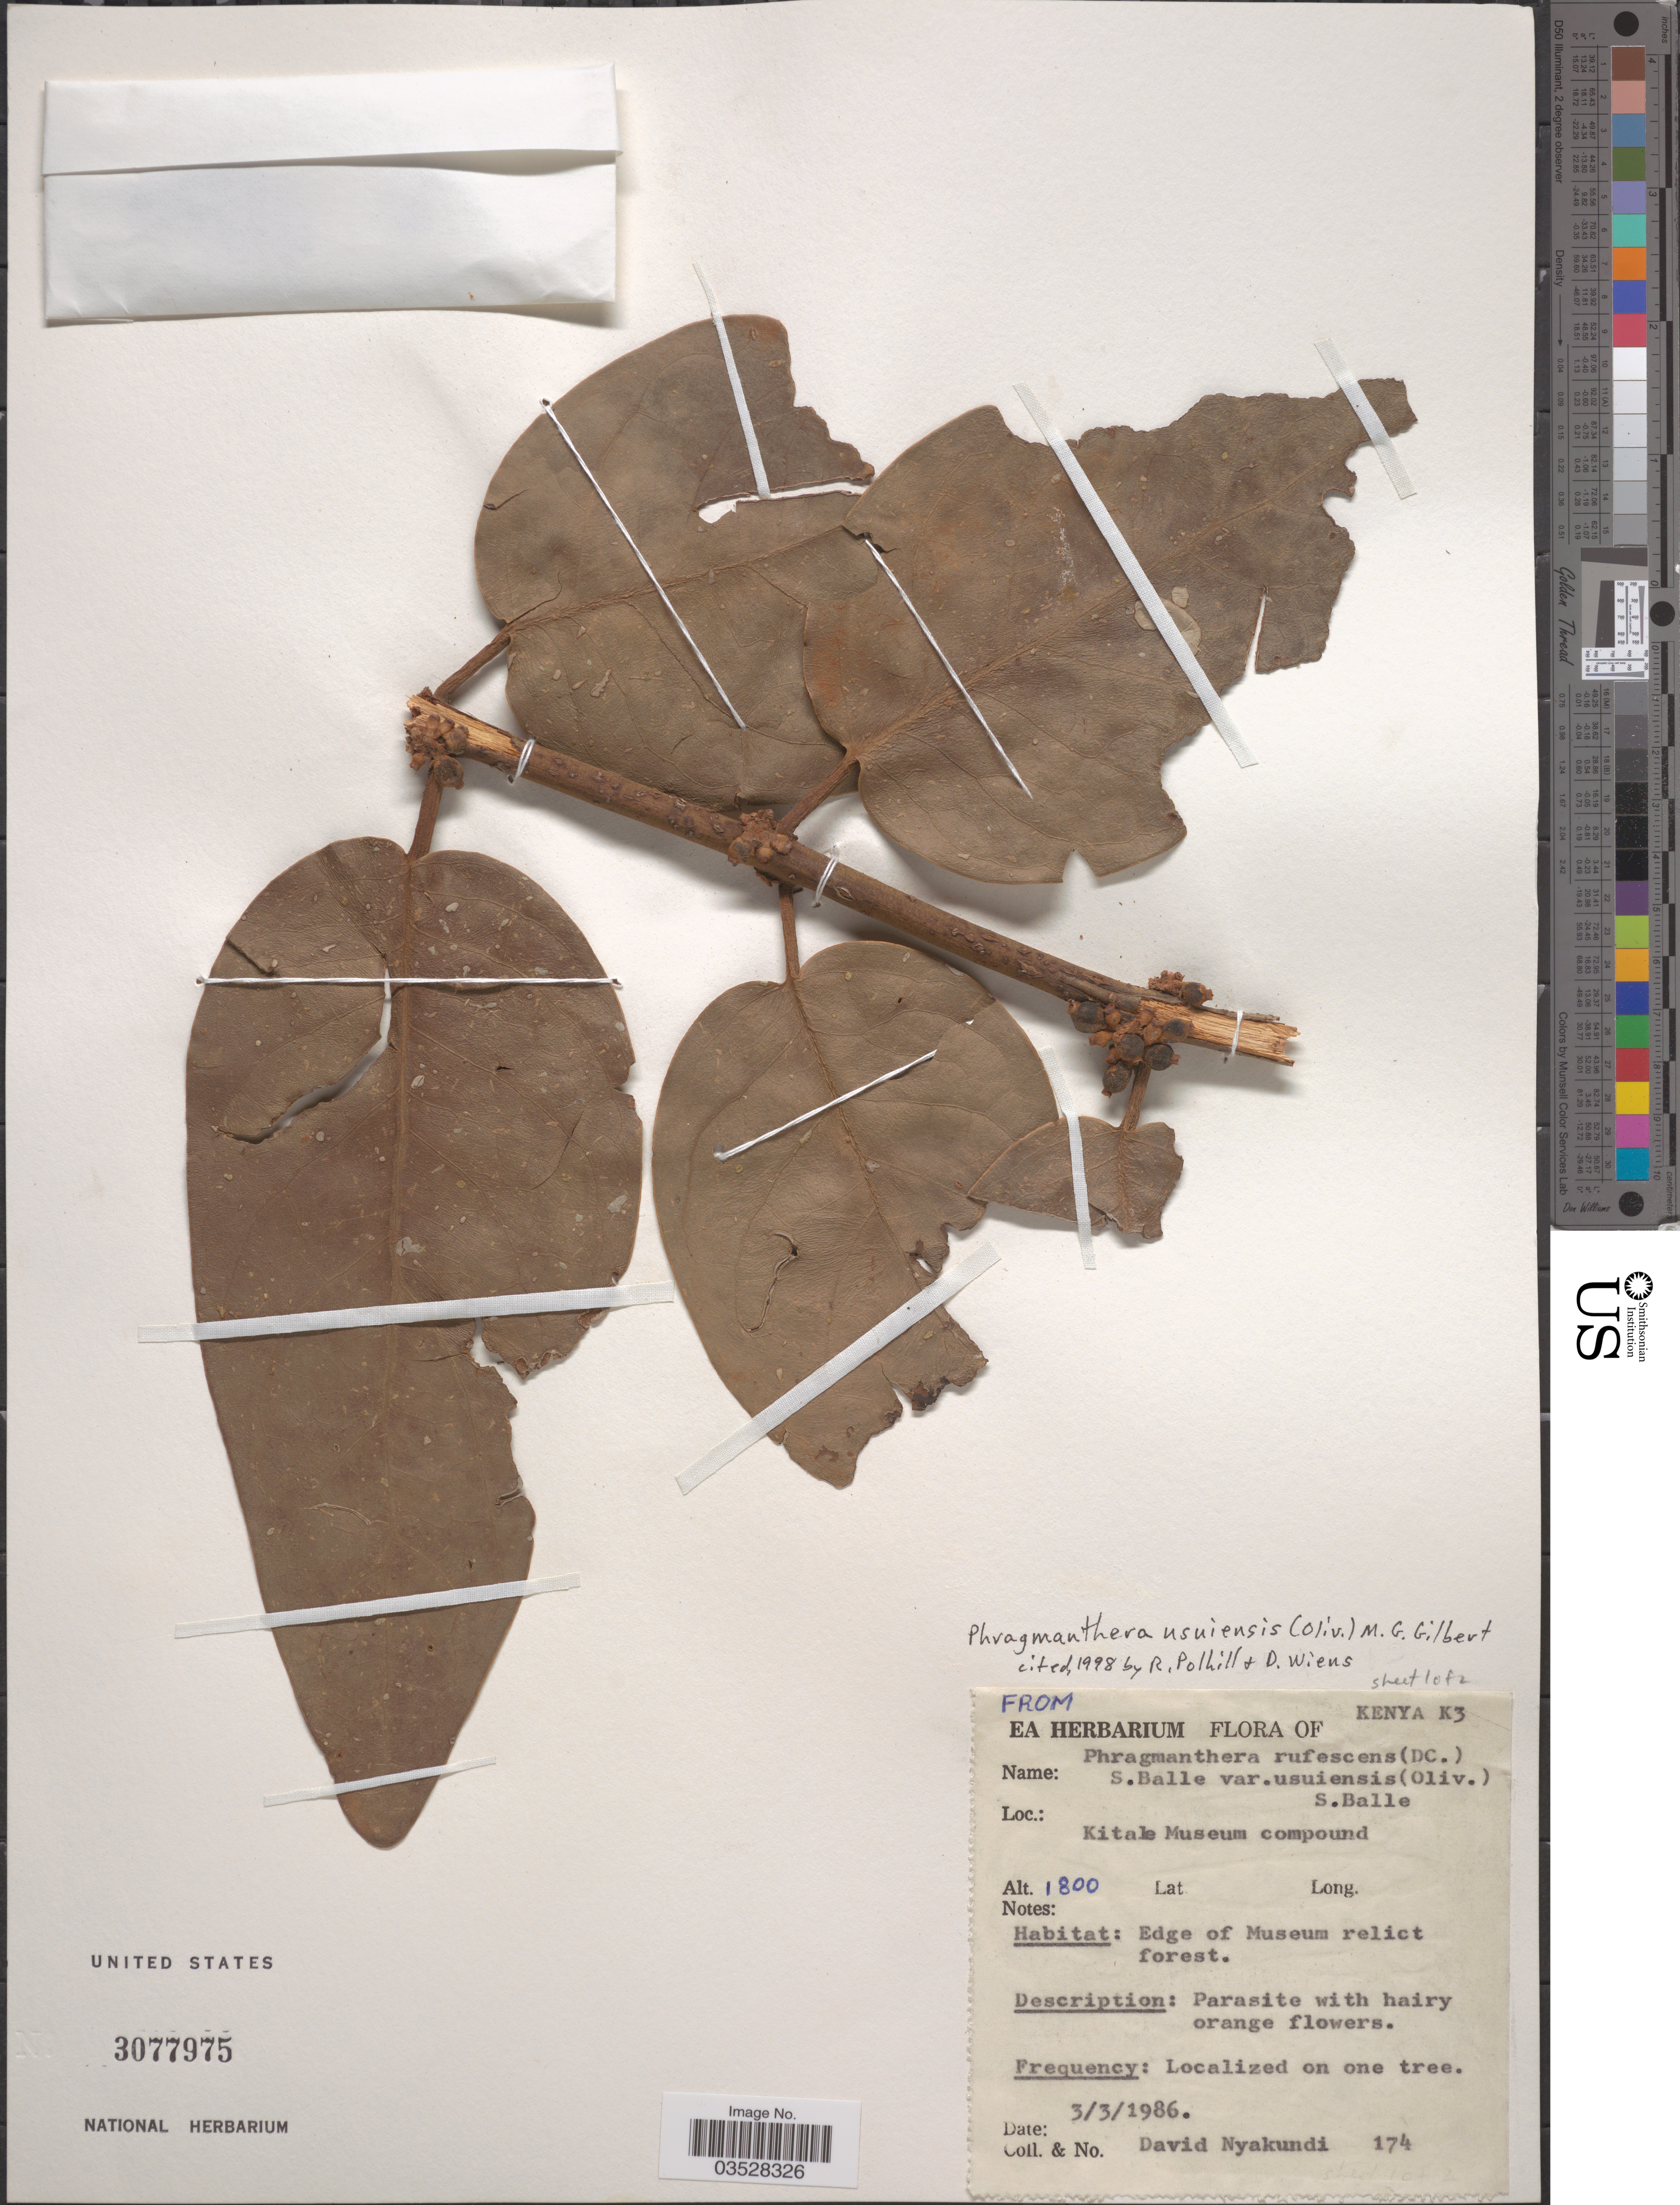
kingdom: Plantae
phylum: Tracheophyta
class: Magnoliopsida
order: Santalales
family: Loranthaceae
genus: Phragmanthera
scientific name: Phragmanthera usuiensis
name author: (Oliv.) M.G. Gilbert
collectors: D. Nyakundi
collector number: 174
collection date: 1986-03-03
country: Kenya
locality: K3. Kitale Museum compound. Edge of Museum relict forest.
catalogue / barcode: US 3077975